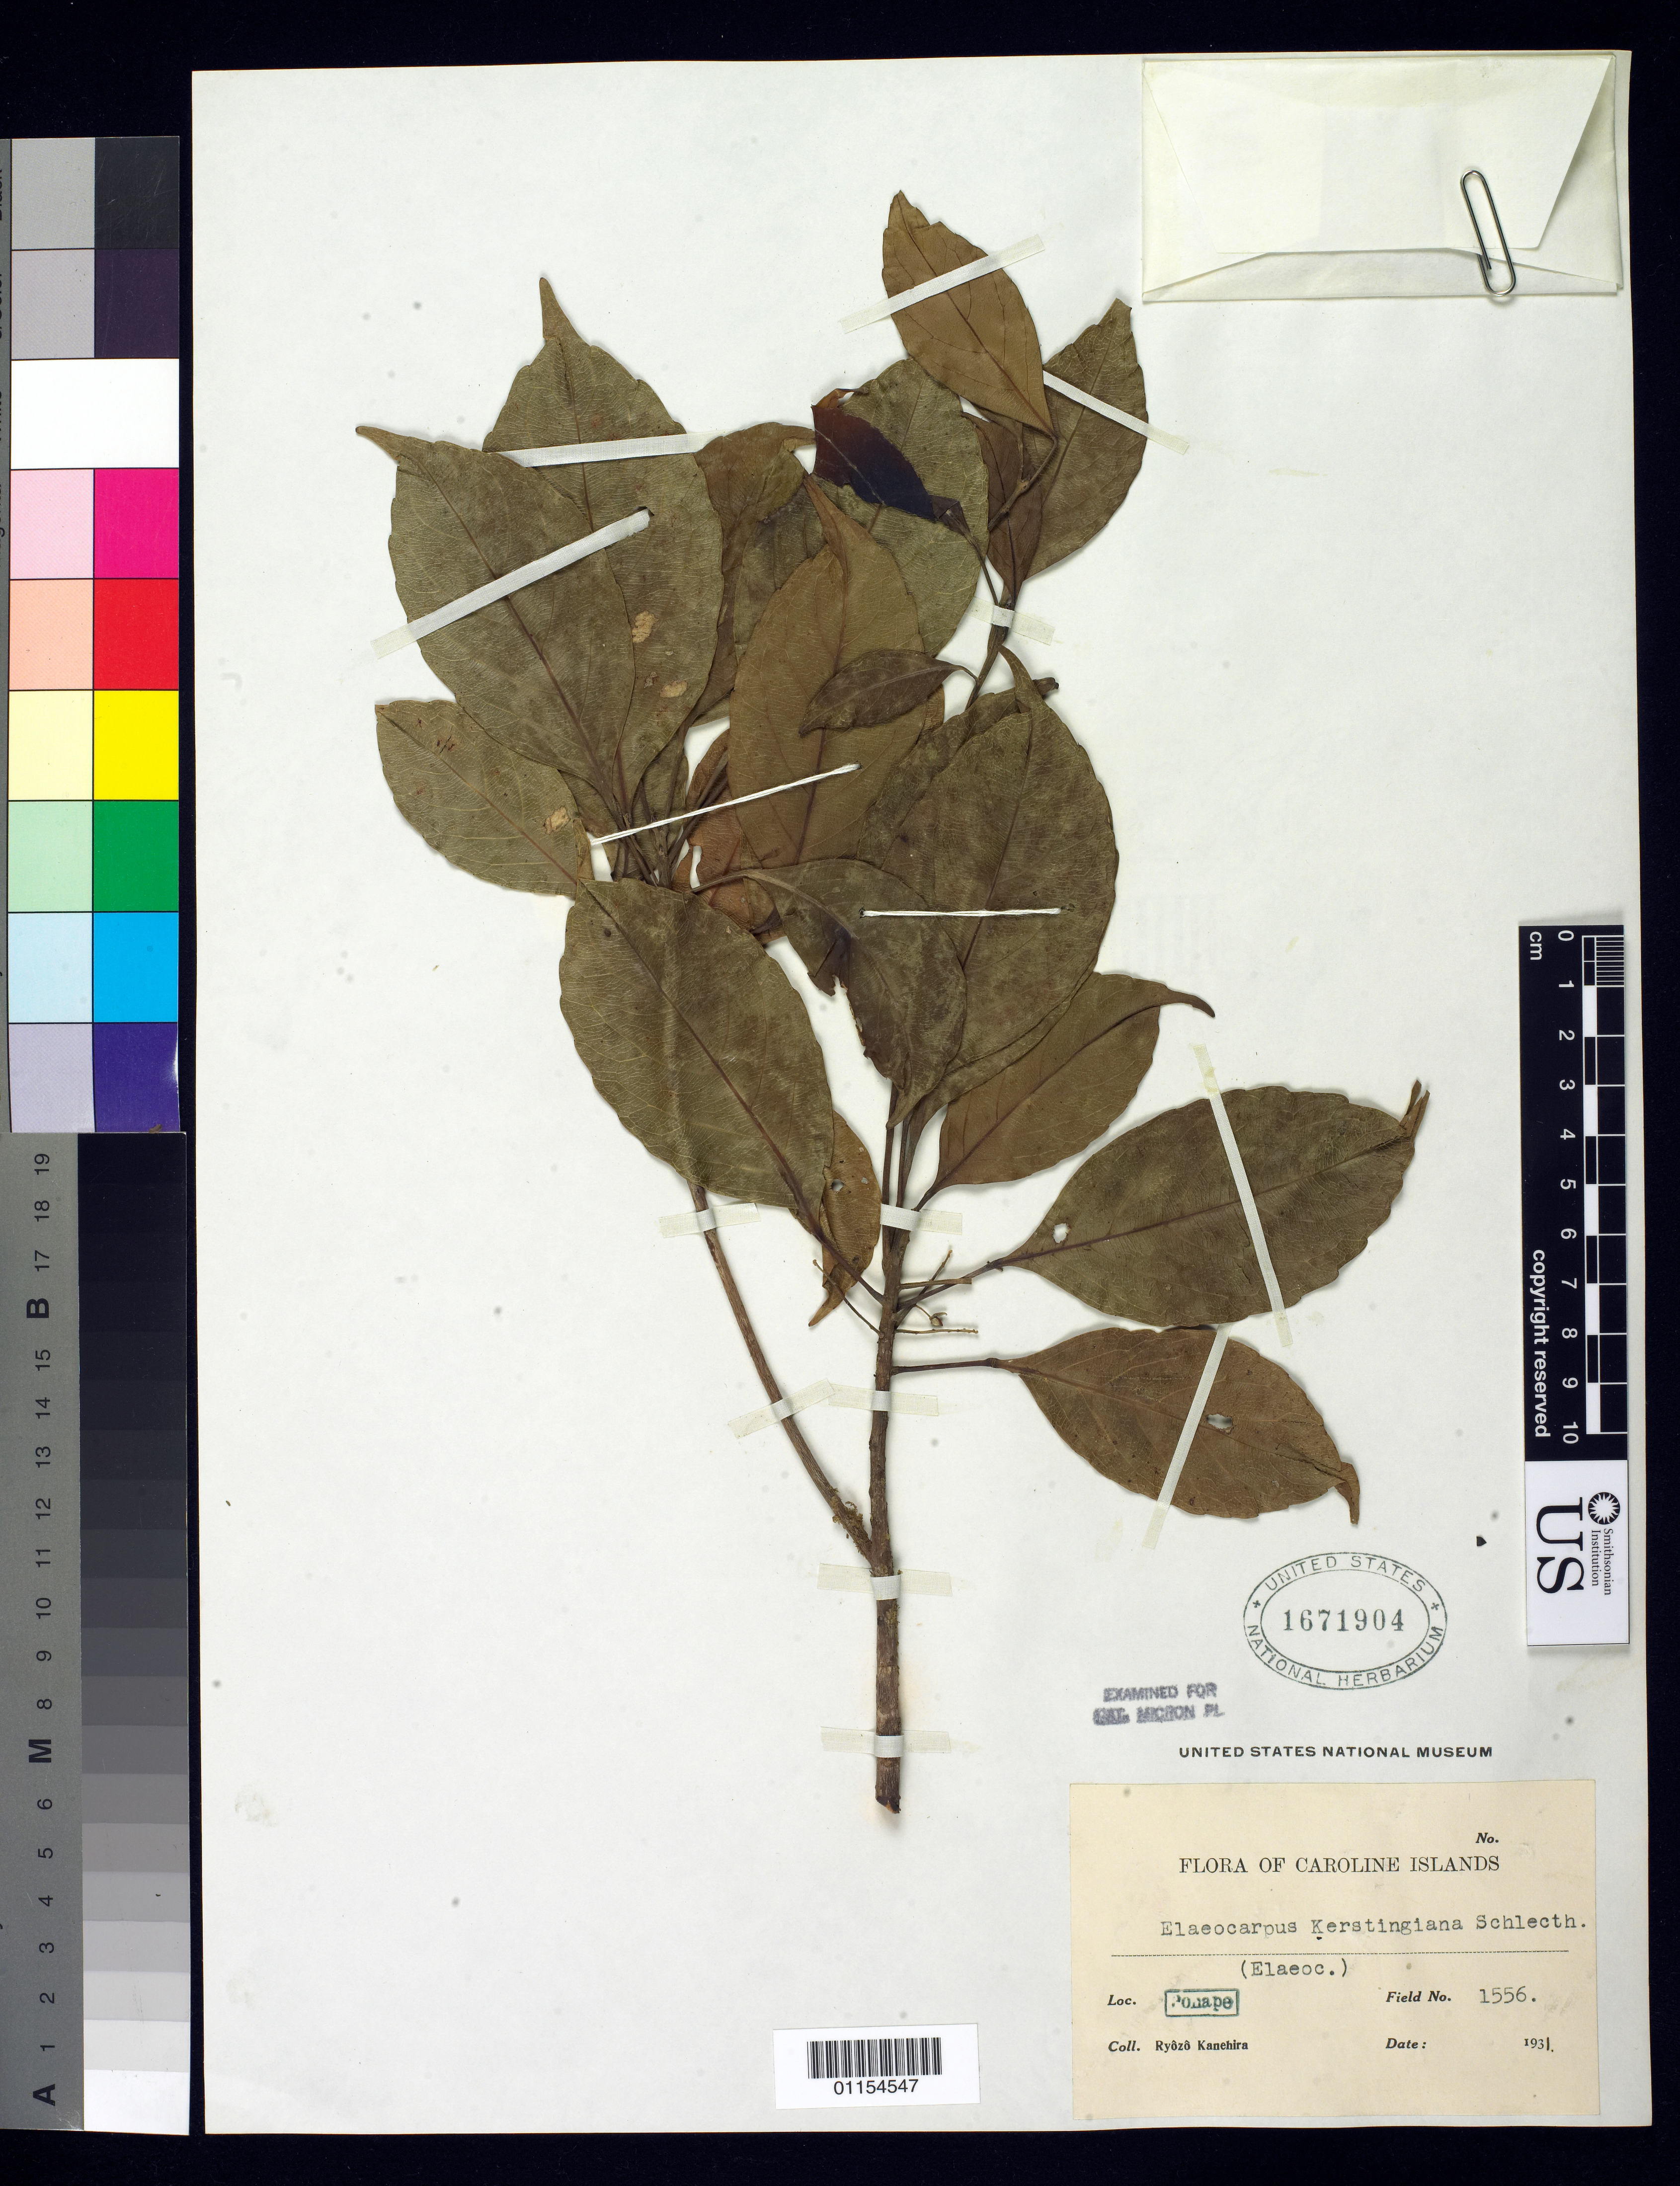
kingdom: Plantae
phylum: Tracheophyta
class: Magnoliopsida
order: Oxalidales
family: Elaeocarpaceae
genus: Elaeocarpus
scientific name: Elaeocarpus kerstingiana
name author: Schltr.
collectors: R. Kanehira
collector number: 1556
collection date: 1931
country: Micronesia, Federated States of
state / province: Pohnpei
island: Pohnpei [Ponape]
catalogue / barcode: US 1671904